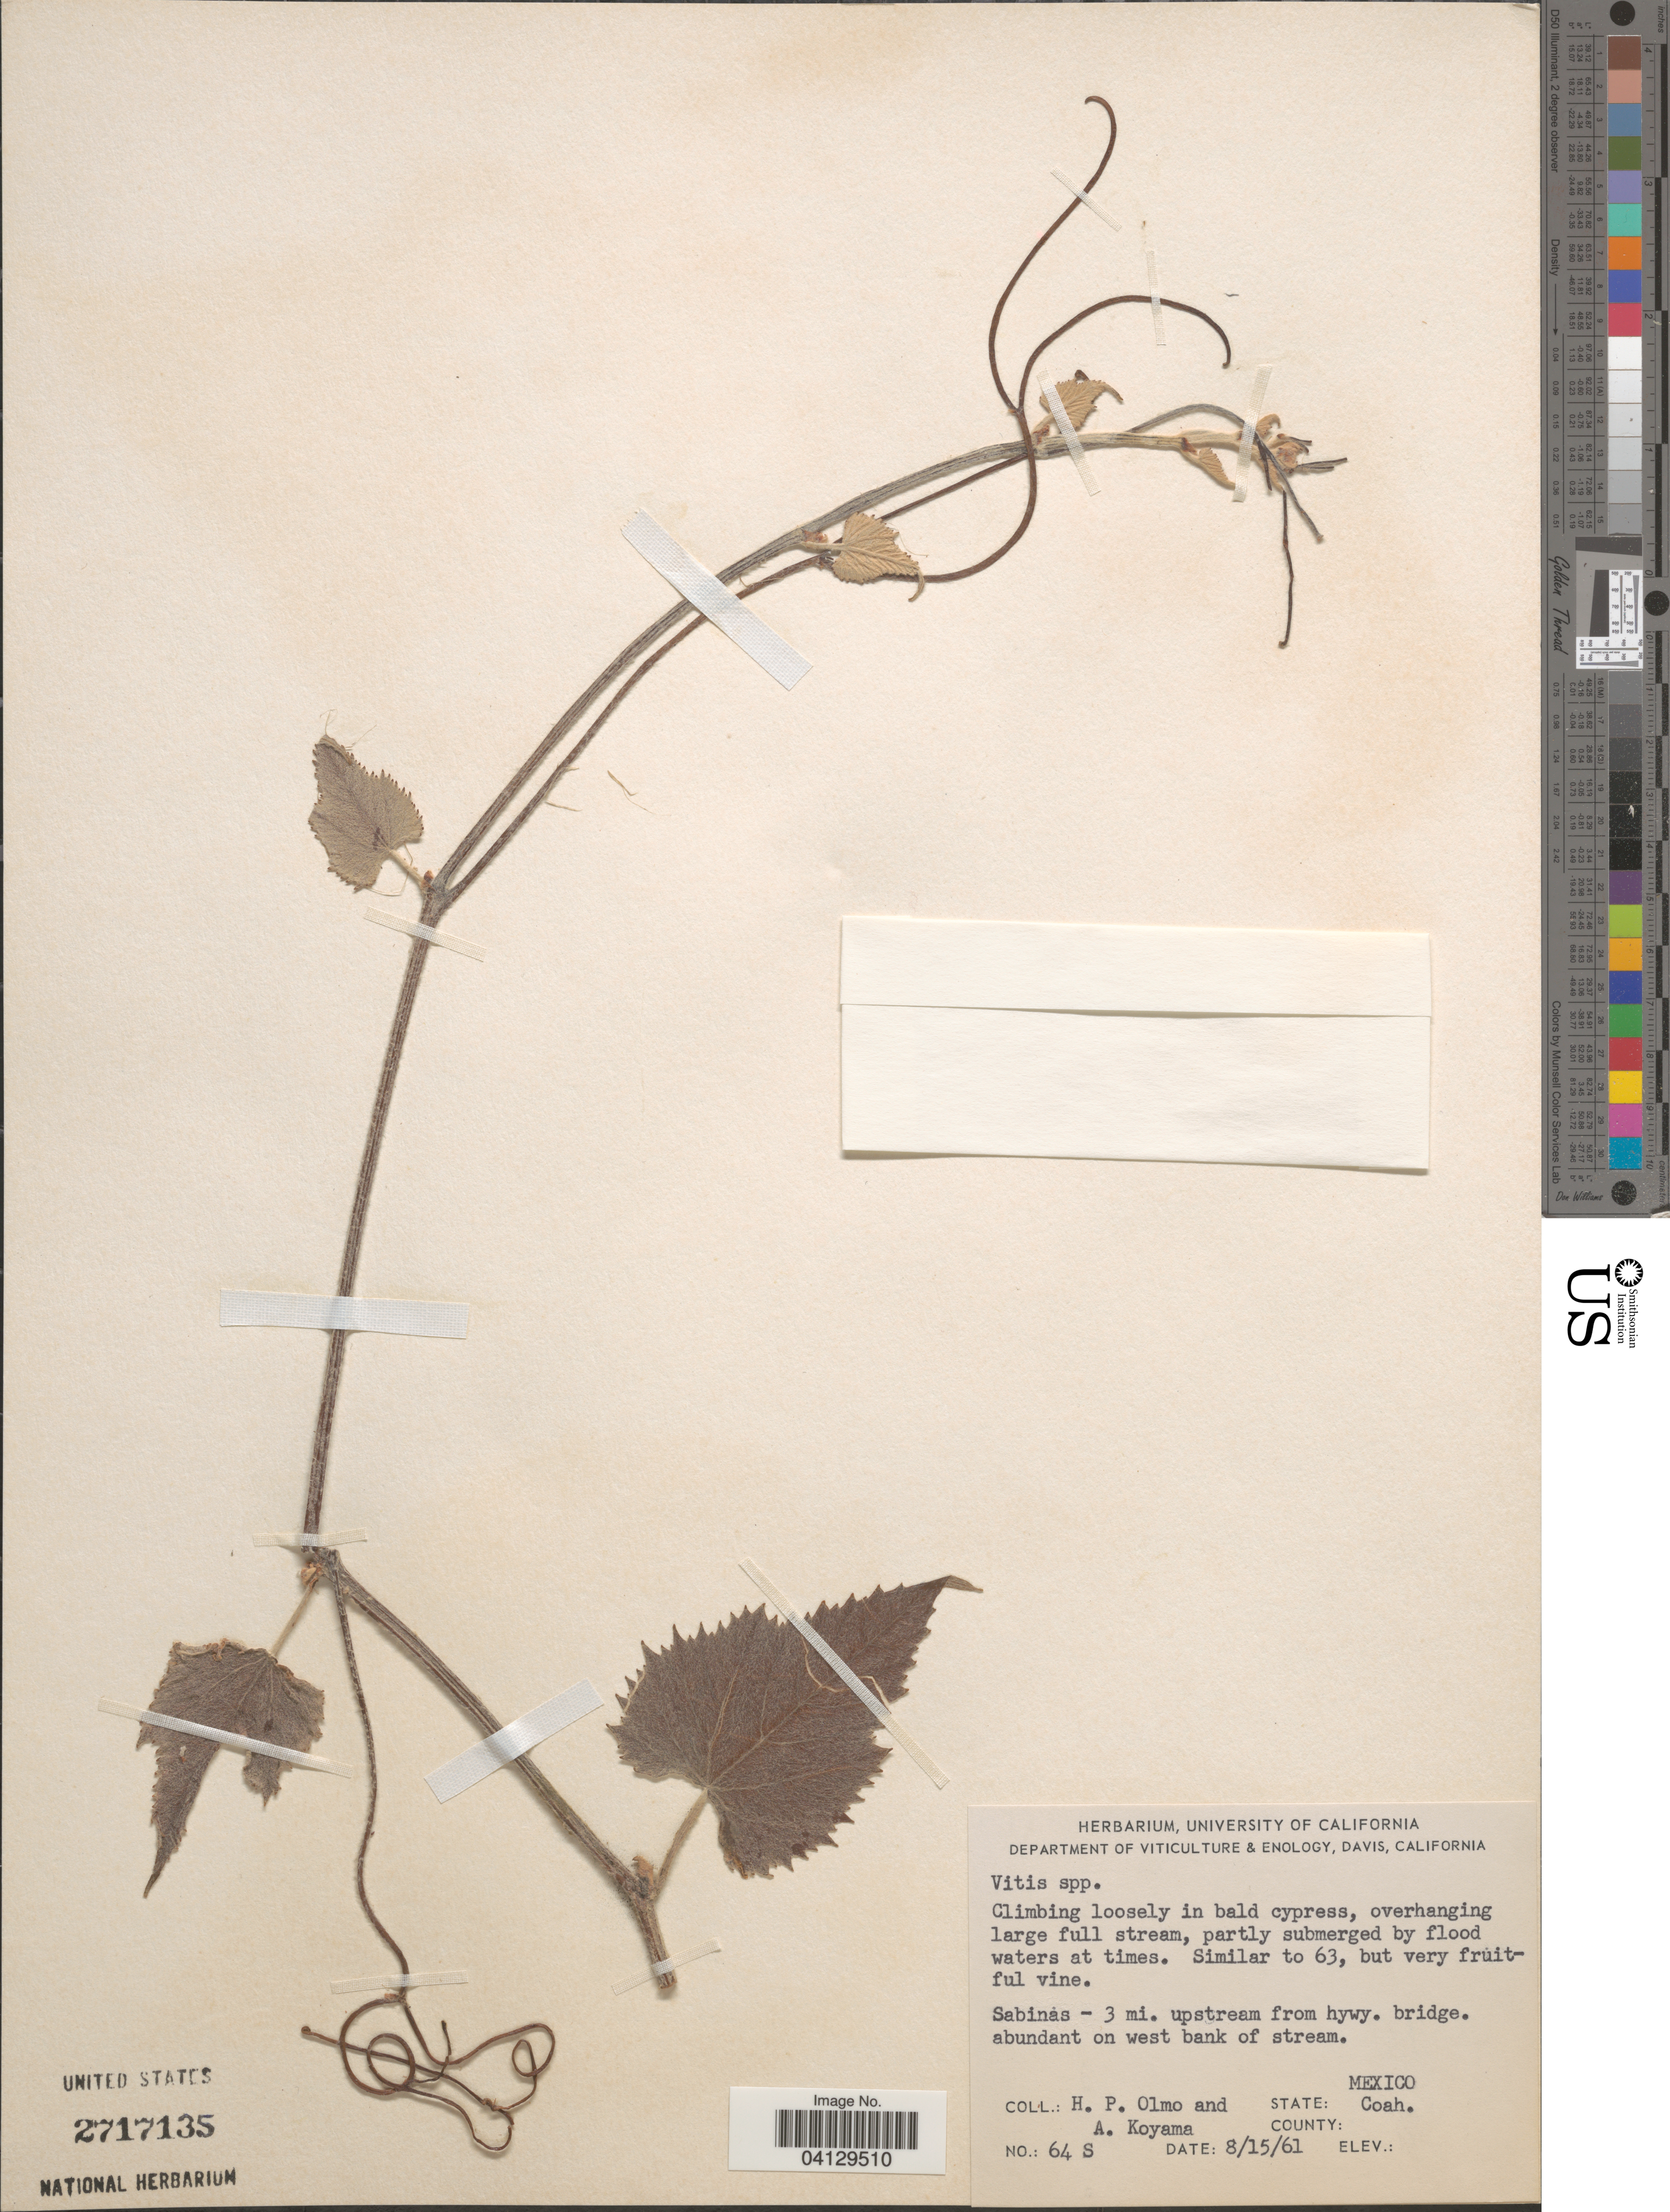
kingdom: Plantae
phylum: Tracheophyta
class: Magnoliopsida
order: Vitales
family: Vitaceae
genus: Vitis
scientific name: Vitis sp.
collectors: H. Olmo & A. Koyama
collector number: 64S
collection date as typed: Transcribed d/m/y: 15/8/61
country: Mexico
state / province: Coahuila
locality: Sabinas - 3 mi. upstream from hywy. bridge. abundant on west bank of stream.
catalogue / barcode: US 2717135